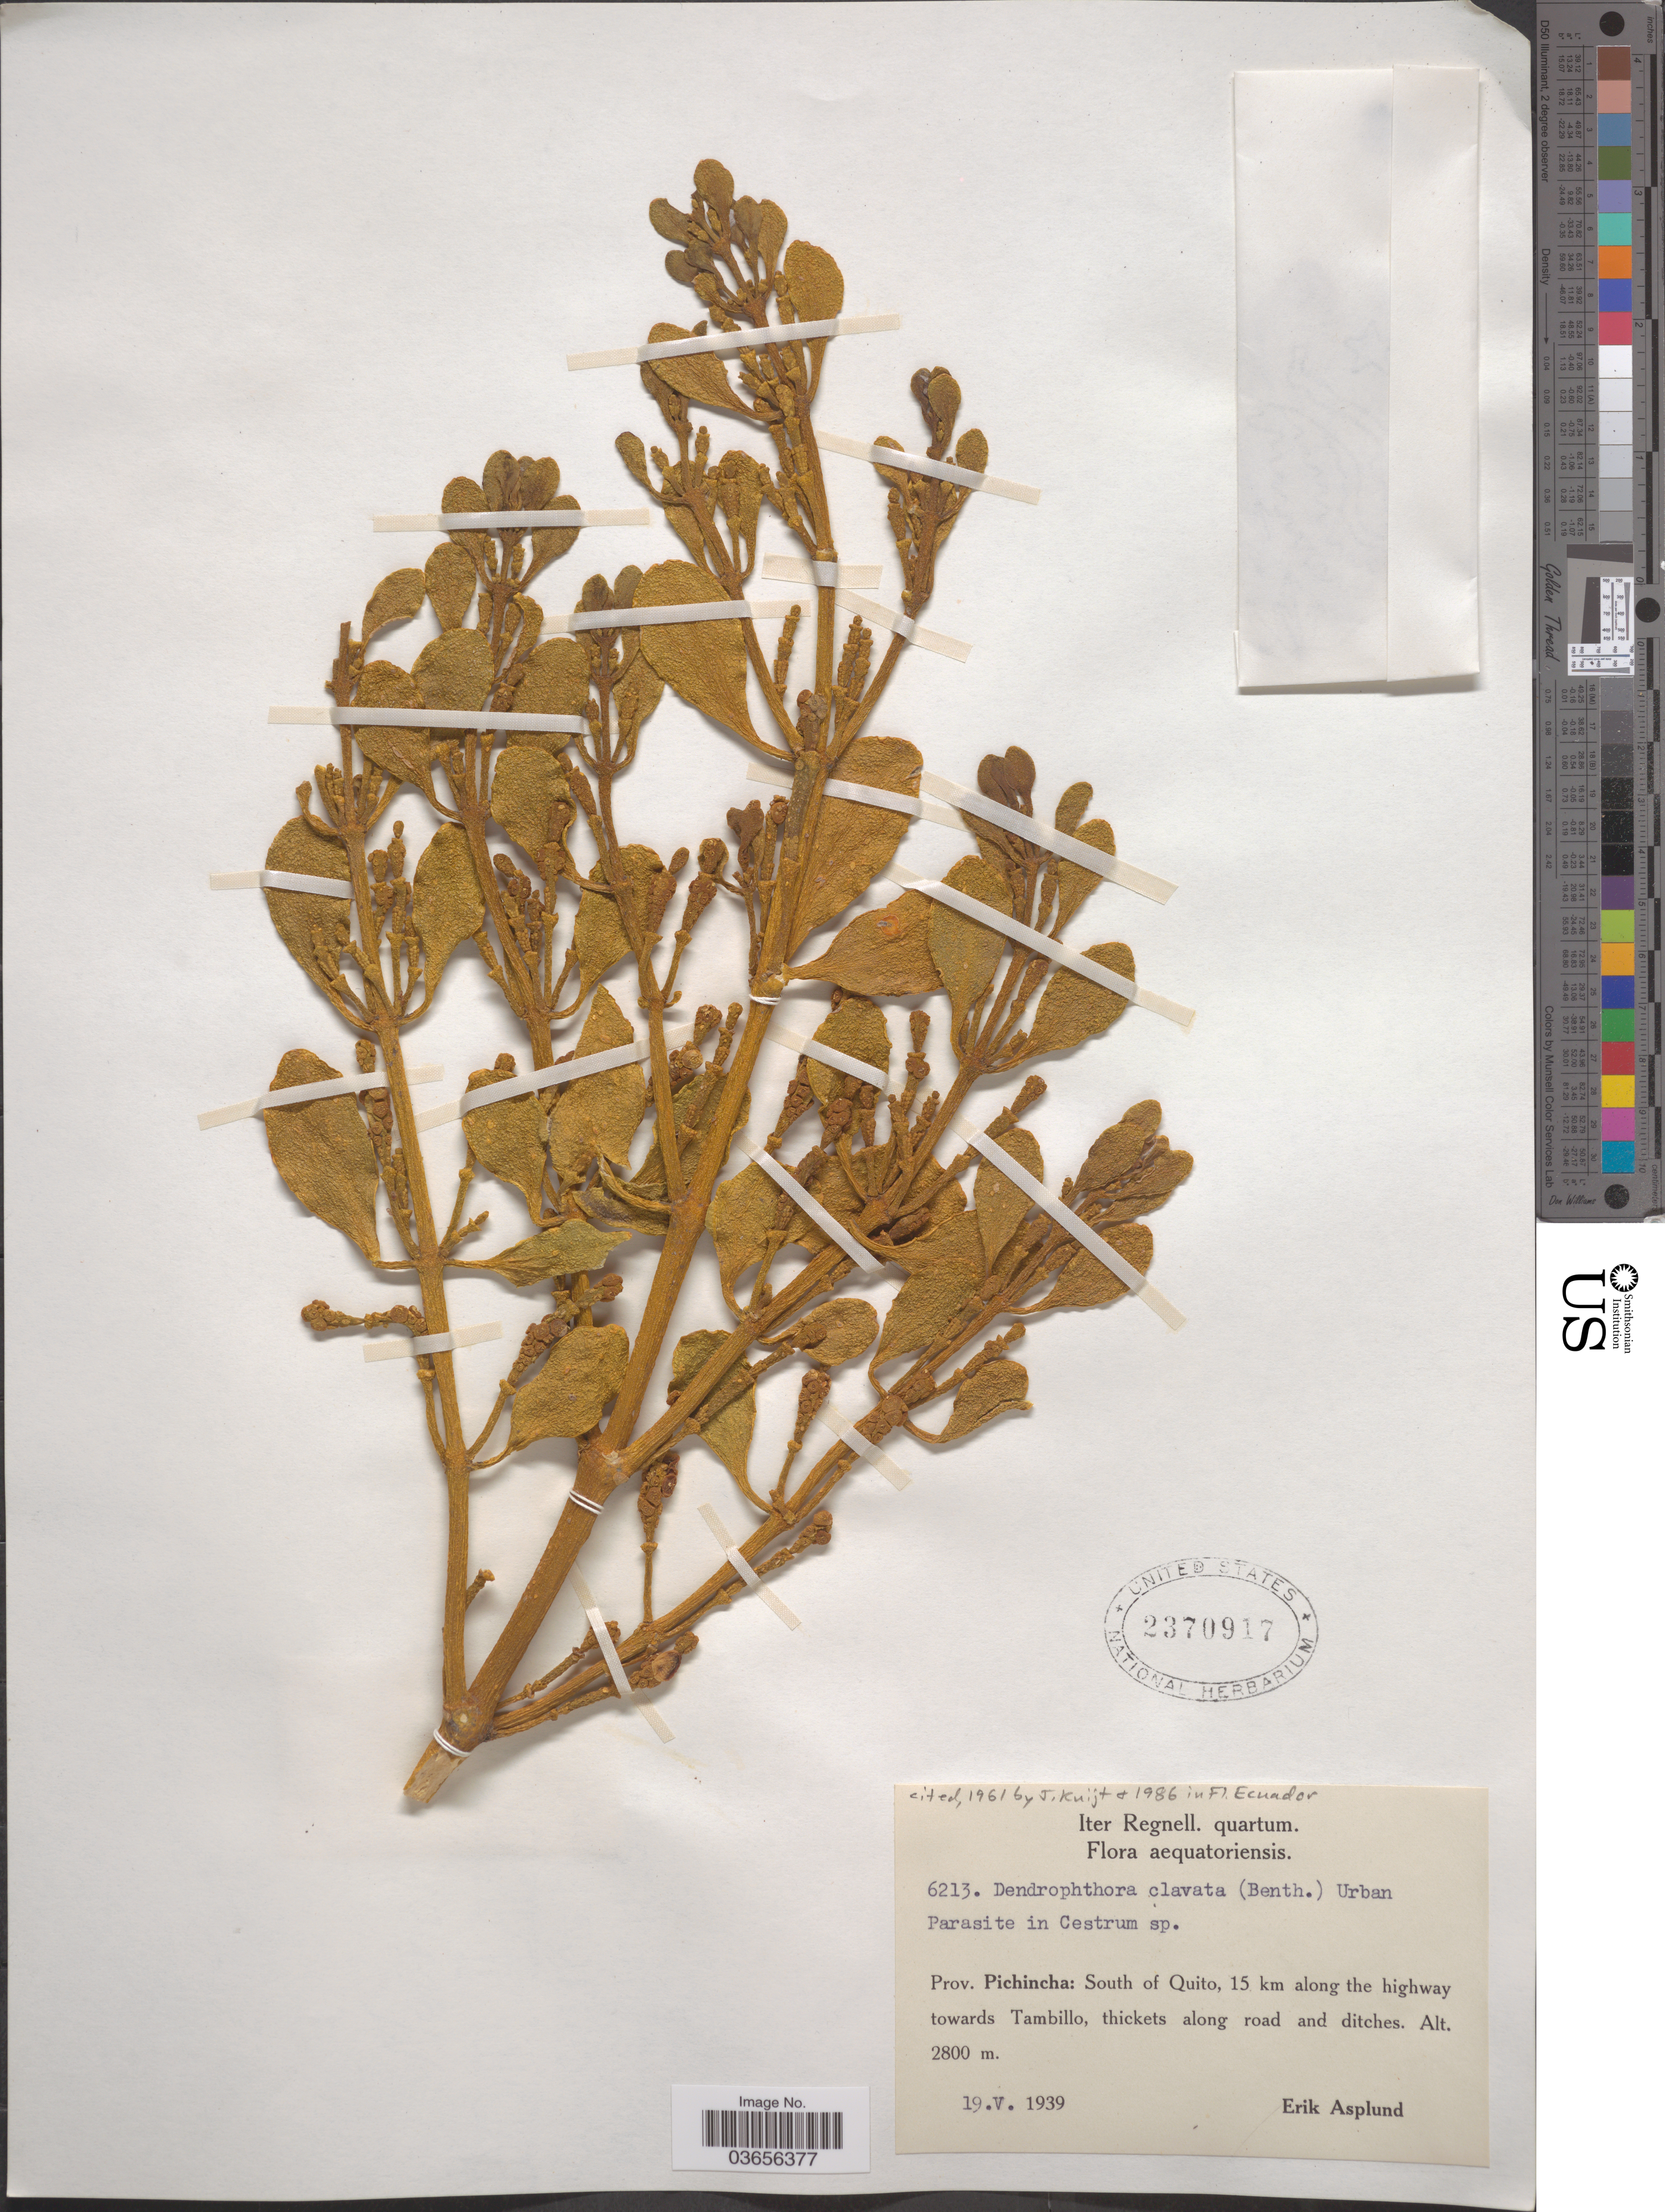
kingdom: Plantae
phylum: Tracheophyta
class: Magnoliopsida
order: Santalales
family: Viscaceae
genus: Dendrophthora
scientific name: Dendrophthora clavata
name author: (Benth.) Urb.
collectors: E. Asplund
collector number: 6213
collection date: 1939-05-19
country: Ecuador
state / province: Pichincha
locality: South of Quito, 15 km along the highway towards Tambillo, thickets along road and ditches.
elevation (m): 2800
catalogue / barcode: US 2370917